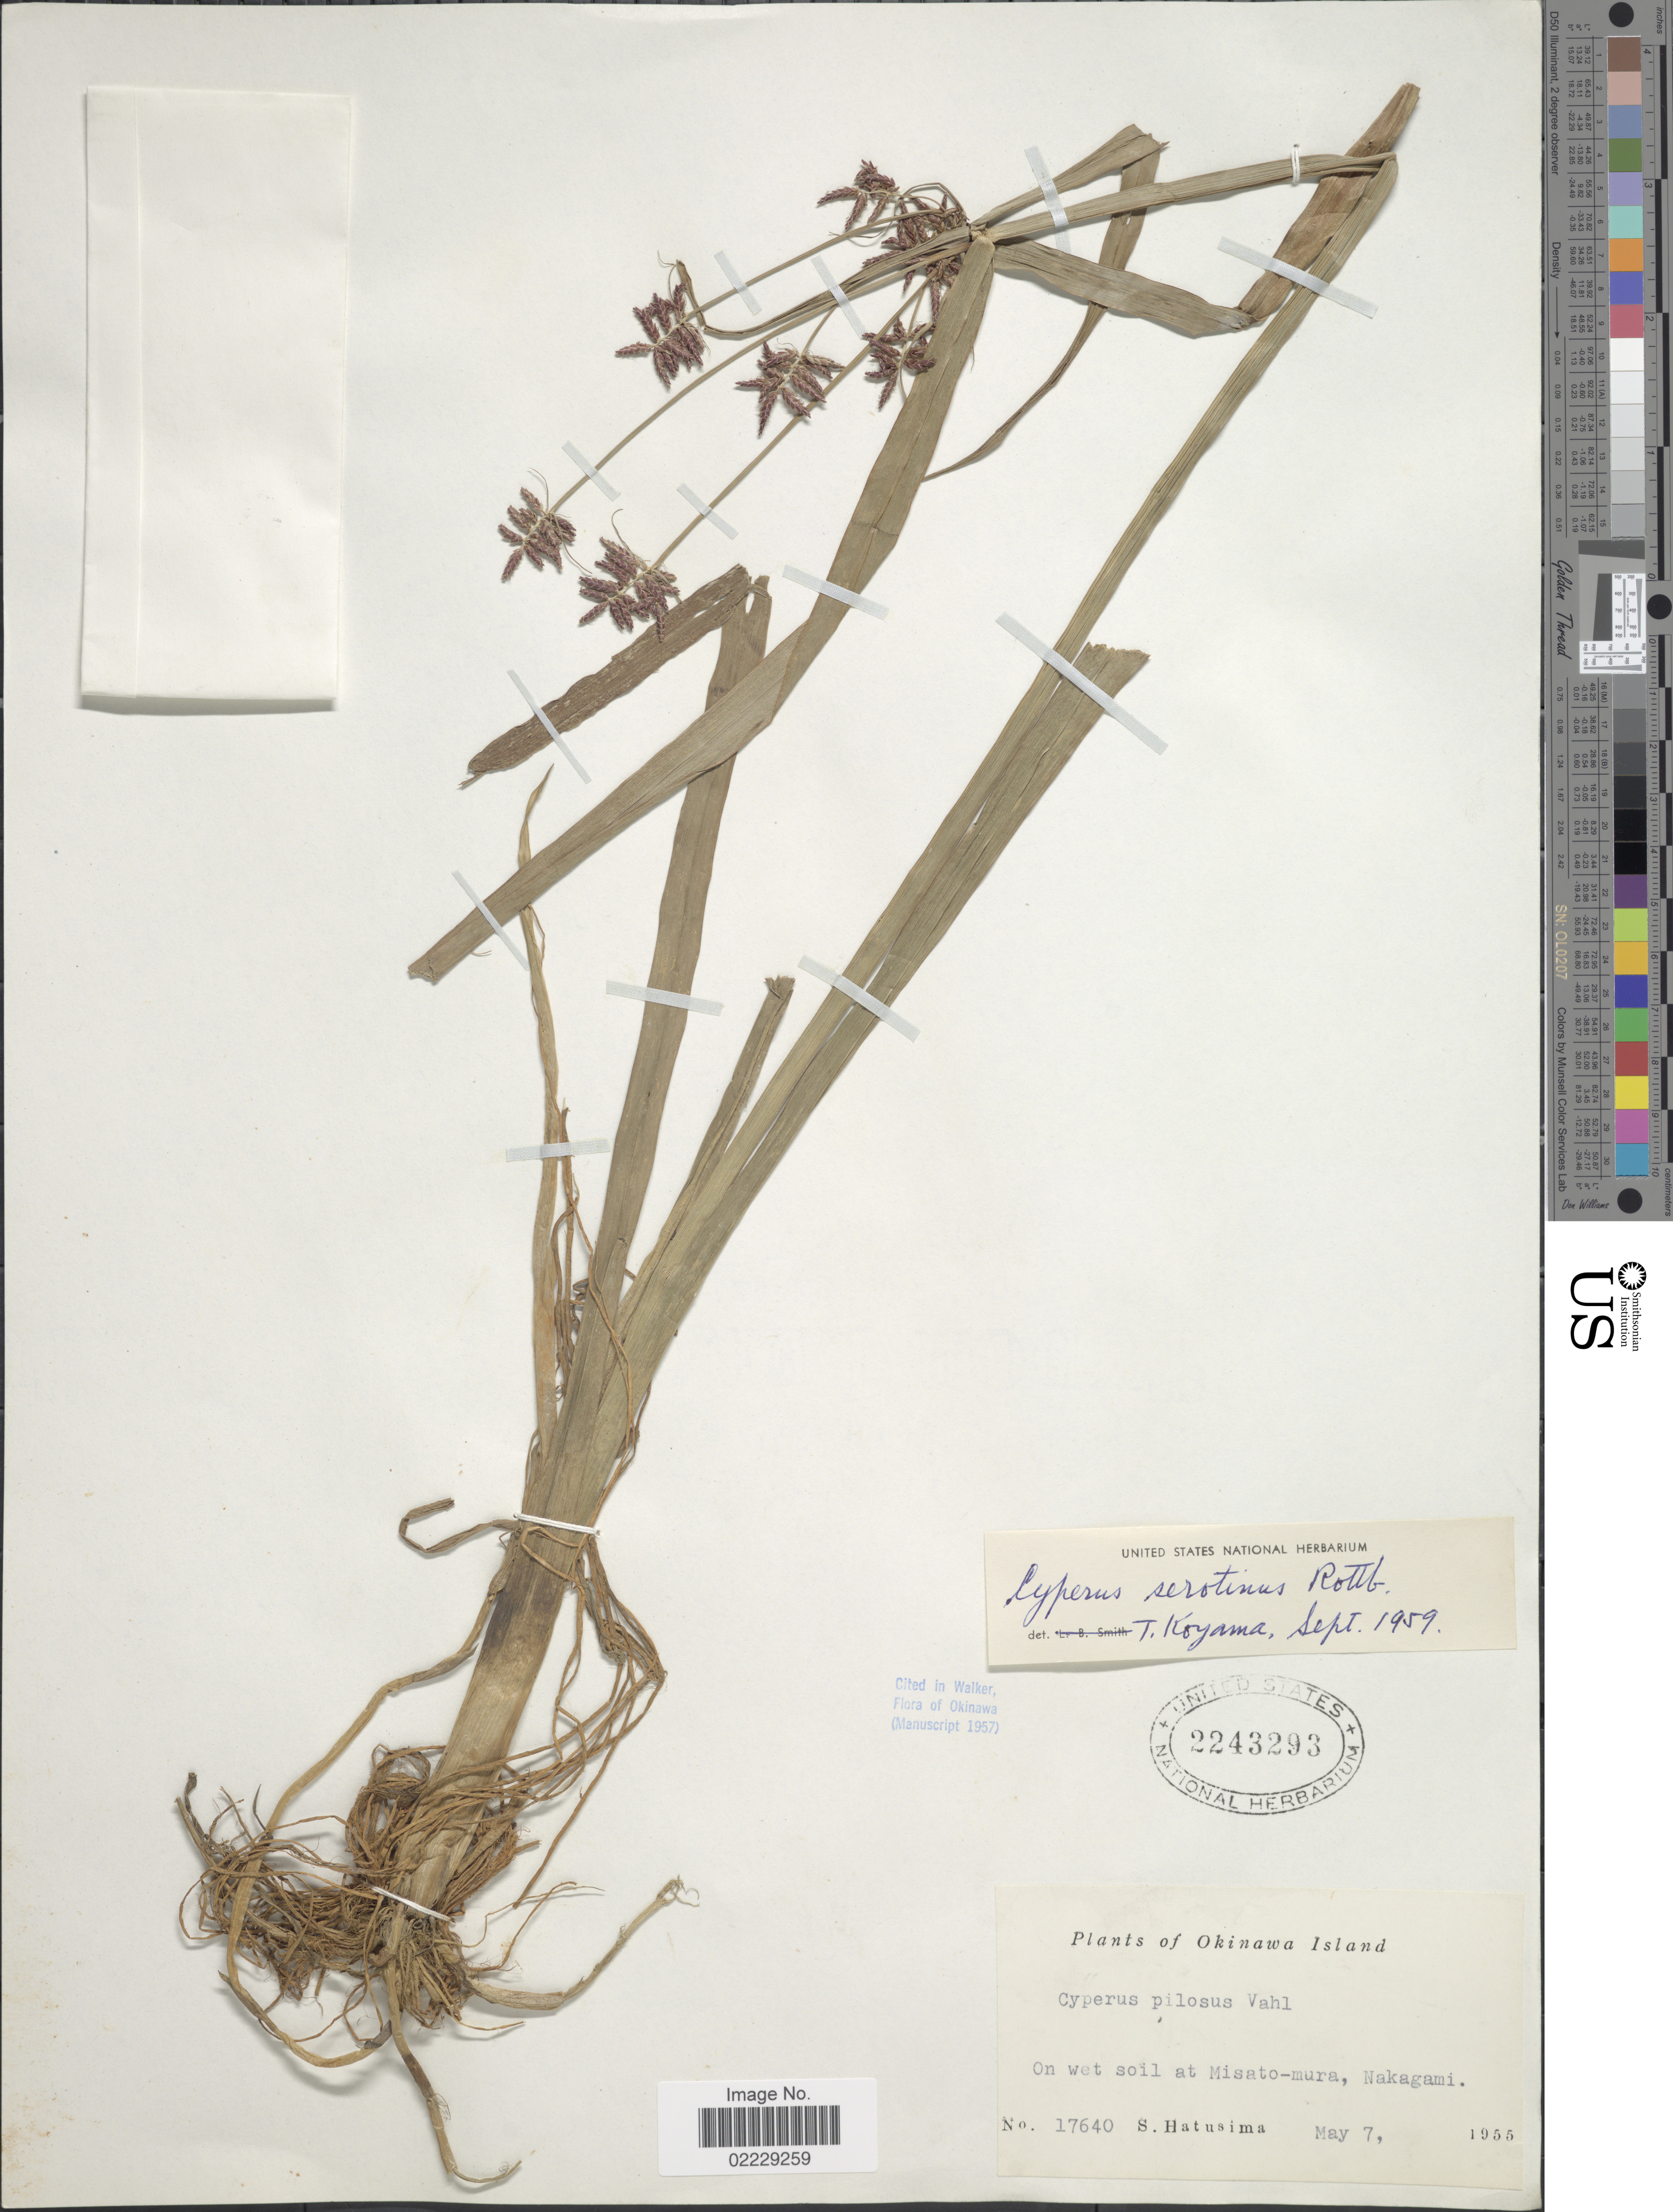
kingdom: Plantae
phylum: Tracheophyta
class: Liliopsida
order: Poales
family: Cyperaceae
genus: Cyperus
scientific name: Cyperus serotinus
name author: Rottb.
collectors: S. Hatusima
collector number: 17640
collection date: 1955-05-07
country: Japan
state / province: Okinawa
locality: Okinawa Island, on wet soil at Misato-mura, Nakagami.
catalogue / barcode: US 2243293